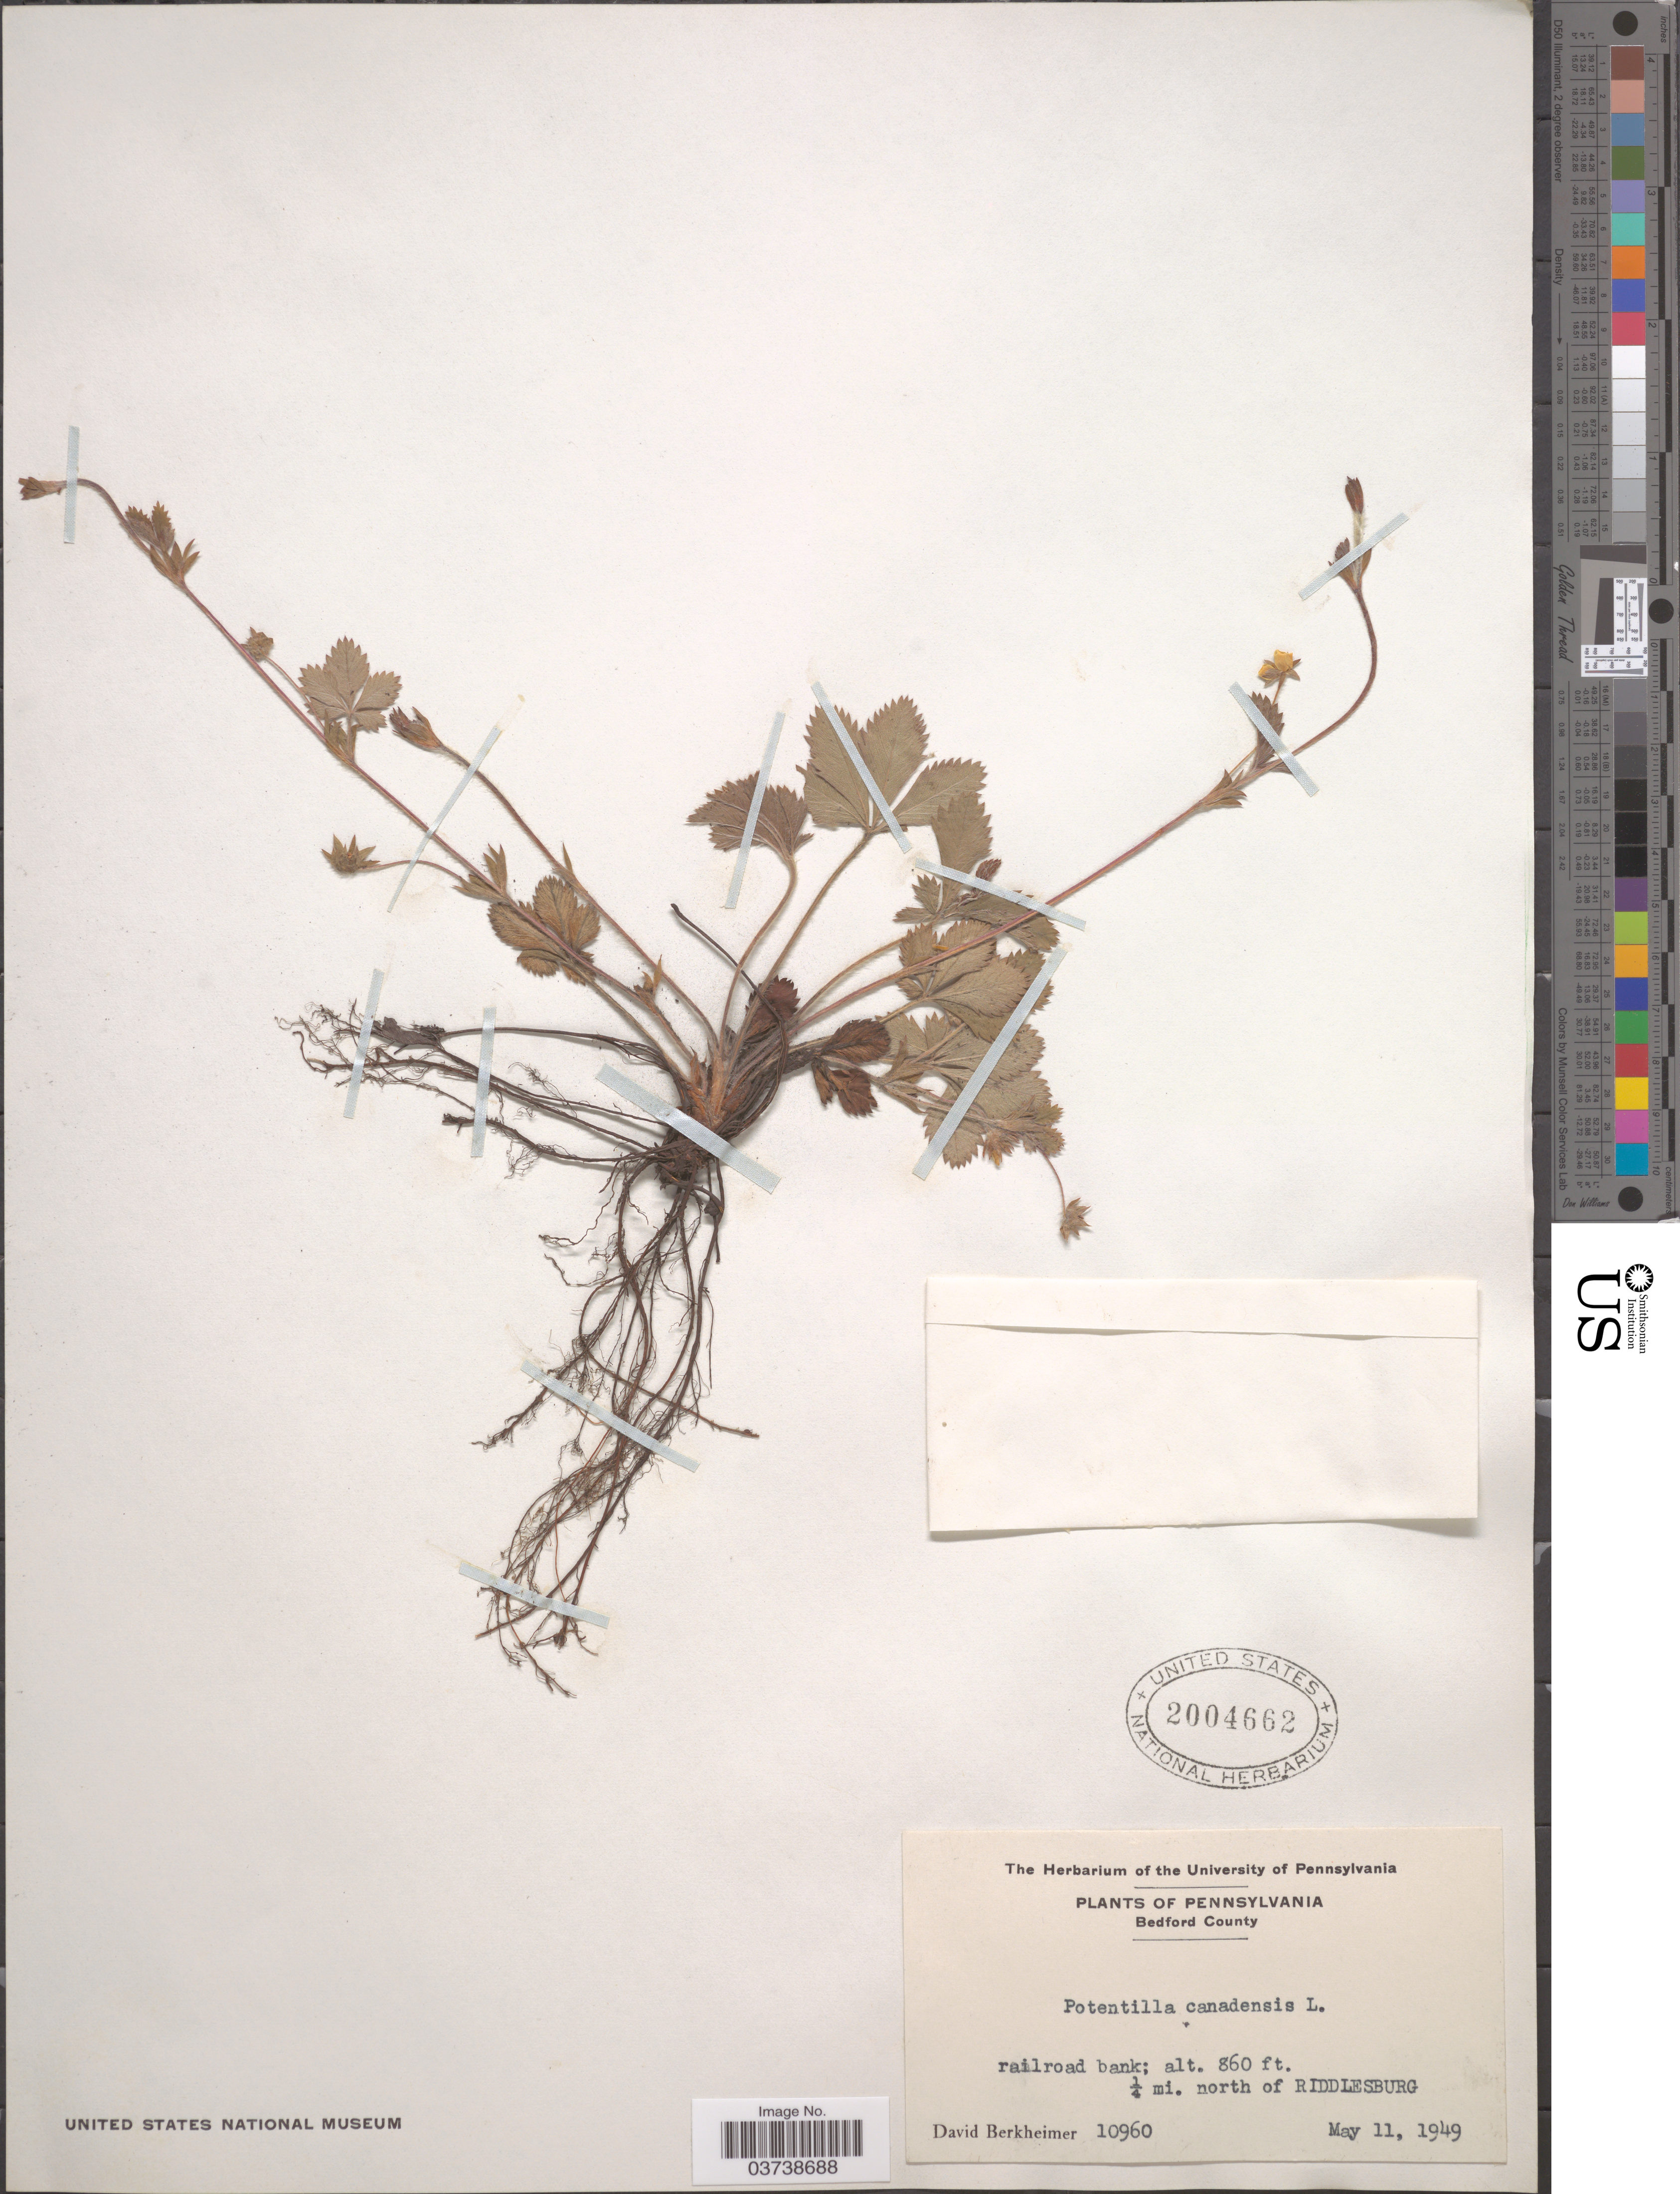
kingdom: Plantae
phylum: Tracheophyta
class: Magnoliopsida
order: Rosales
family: Rosaceae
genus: Potentilla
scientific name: Potentilla canadensis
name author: L.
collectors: D. Berkheimer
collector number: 10960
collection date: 1949-05-11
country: United States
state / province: Pennsylvania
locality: Bedford County. Railroad bank. ¼ mi. north of Riddlesburg.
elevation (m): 262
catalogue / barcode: US 2004662